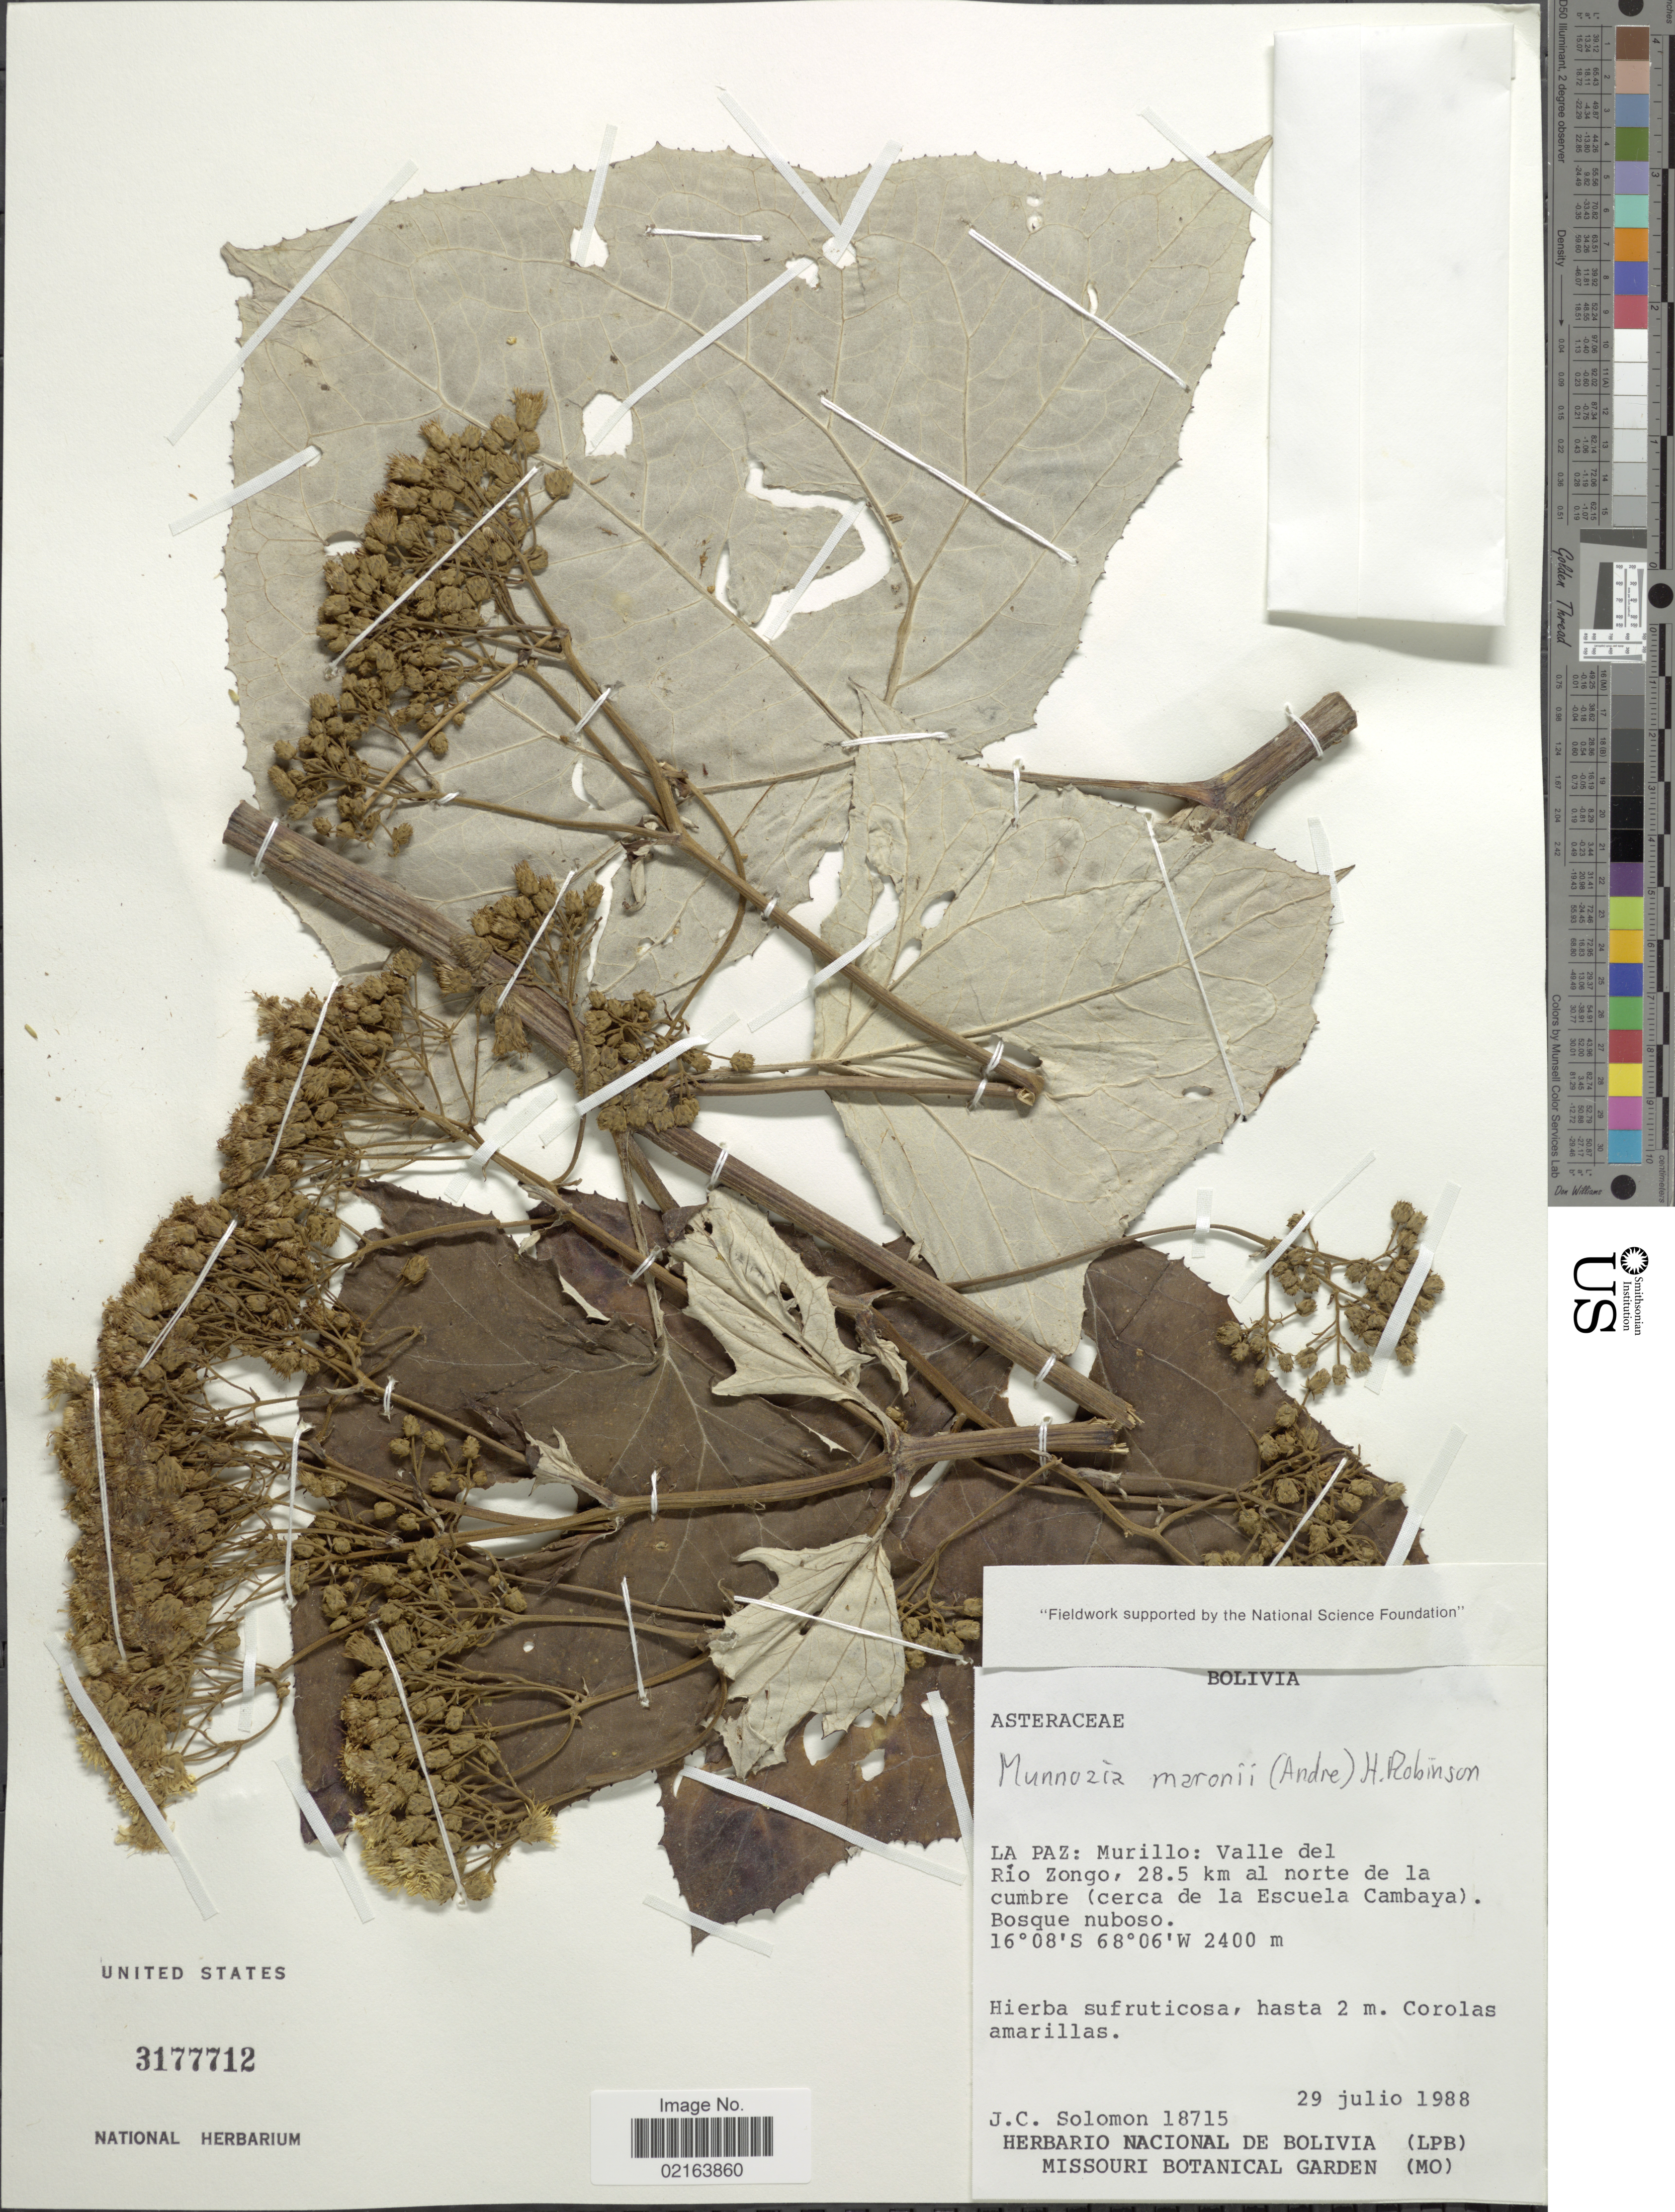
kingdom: Plantae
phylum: Tracheophyta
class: Magnoliopsida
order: Asterales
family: Asteraceae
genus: Munnozia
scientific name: Munnozia maronii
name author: (André) H. Rob.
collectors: J. C. Solomon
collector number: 18715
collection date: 1988-07-29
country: Bolivia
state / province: La Paz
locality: La Paz, Murillo: Valle del Rio Zongo, 28.5 km al norte de la cumbre (cerca de la Escuela Cambaya)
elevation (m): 2400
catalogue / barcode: US 3177712